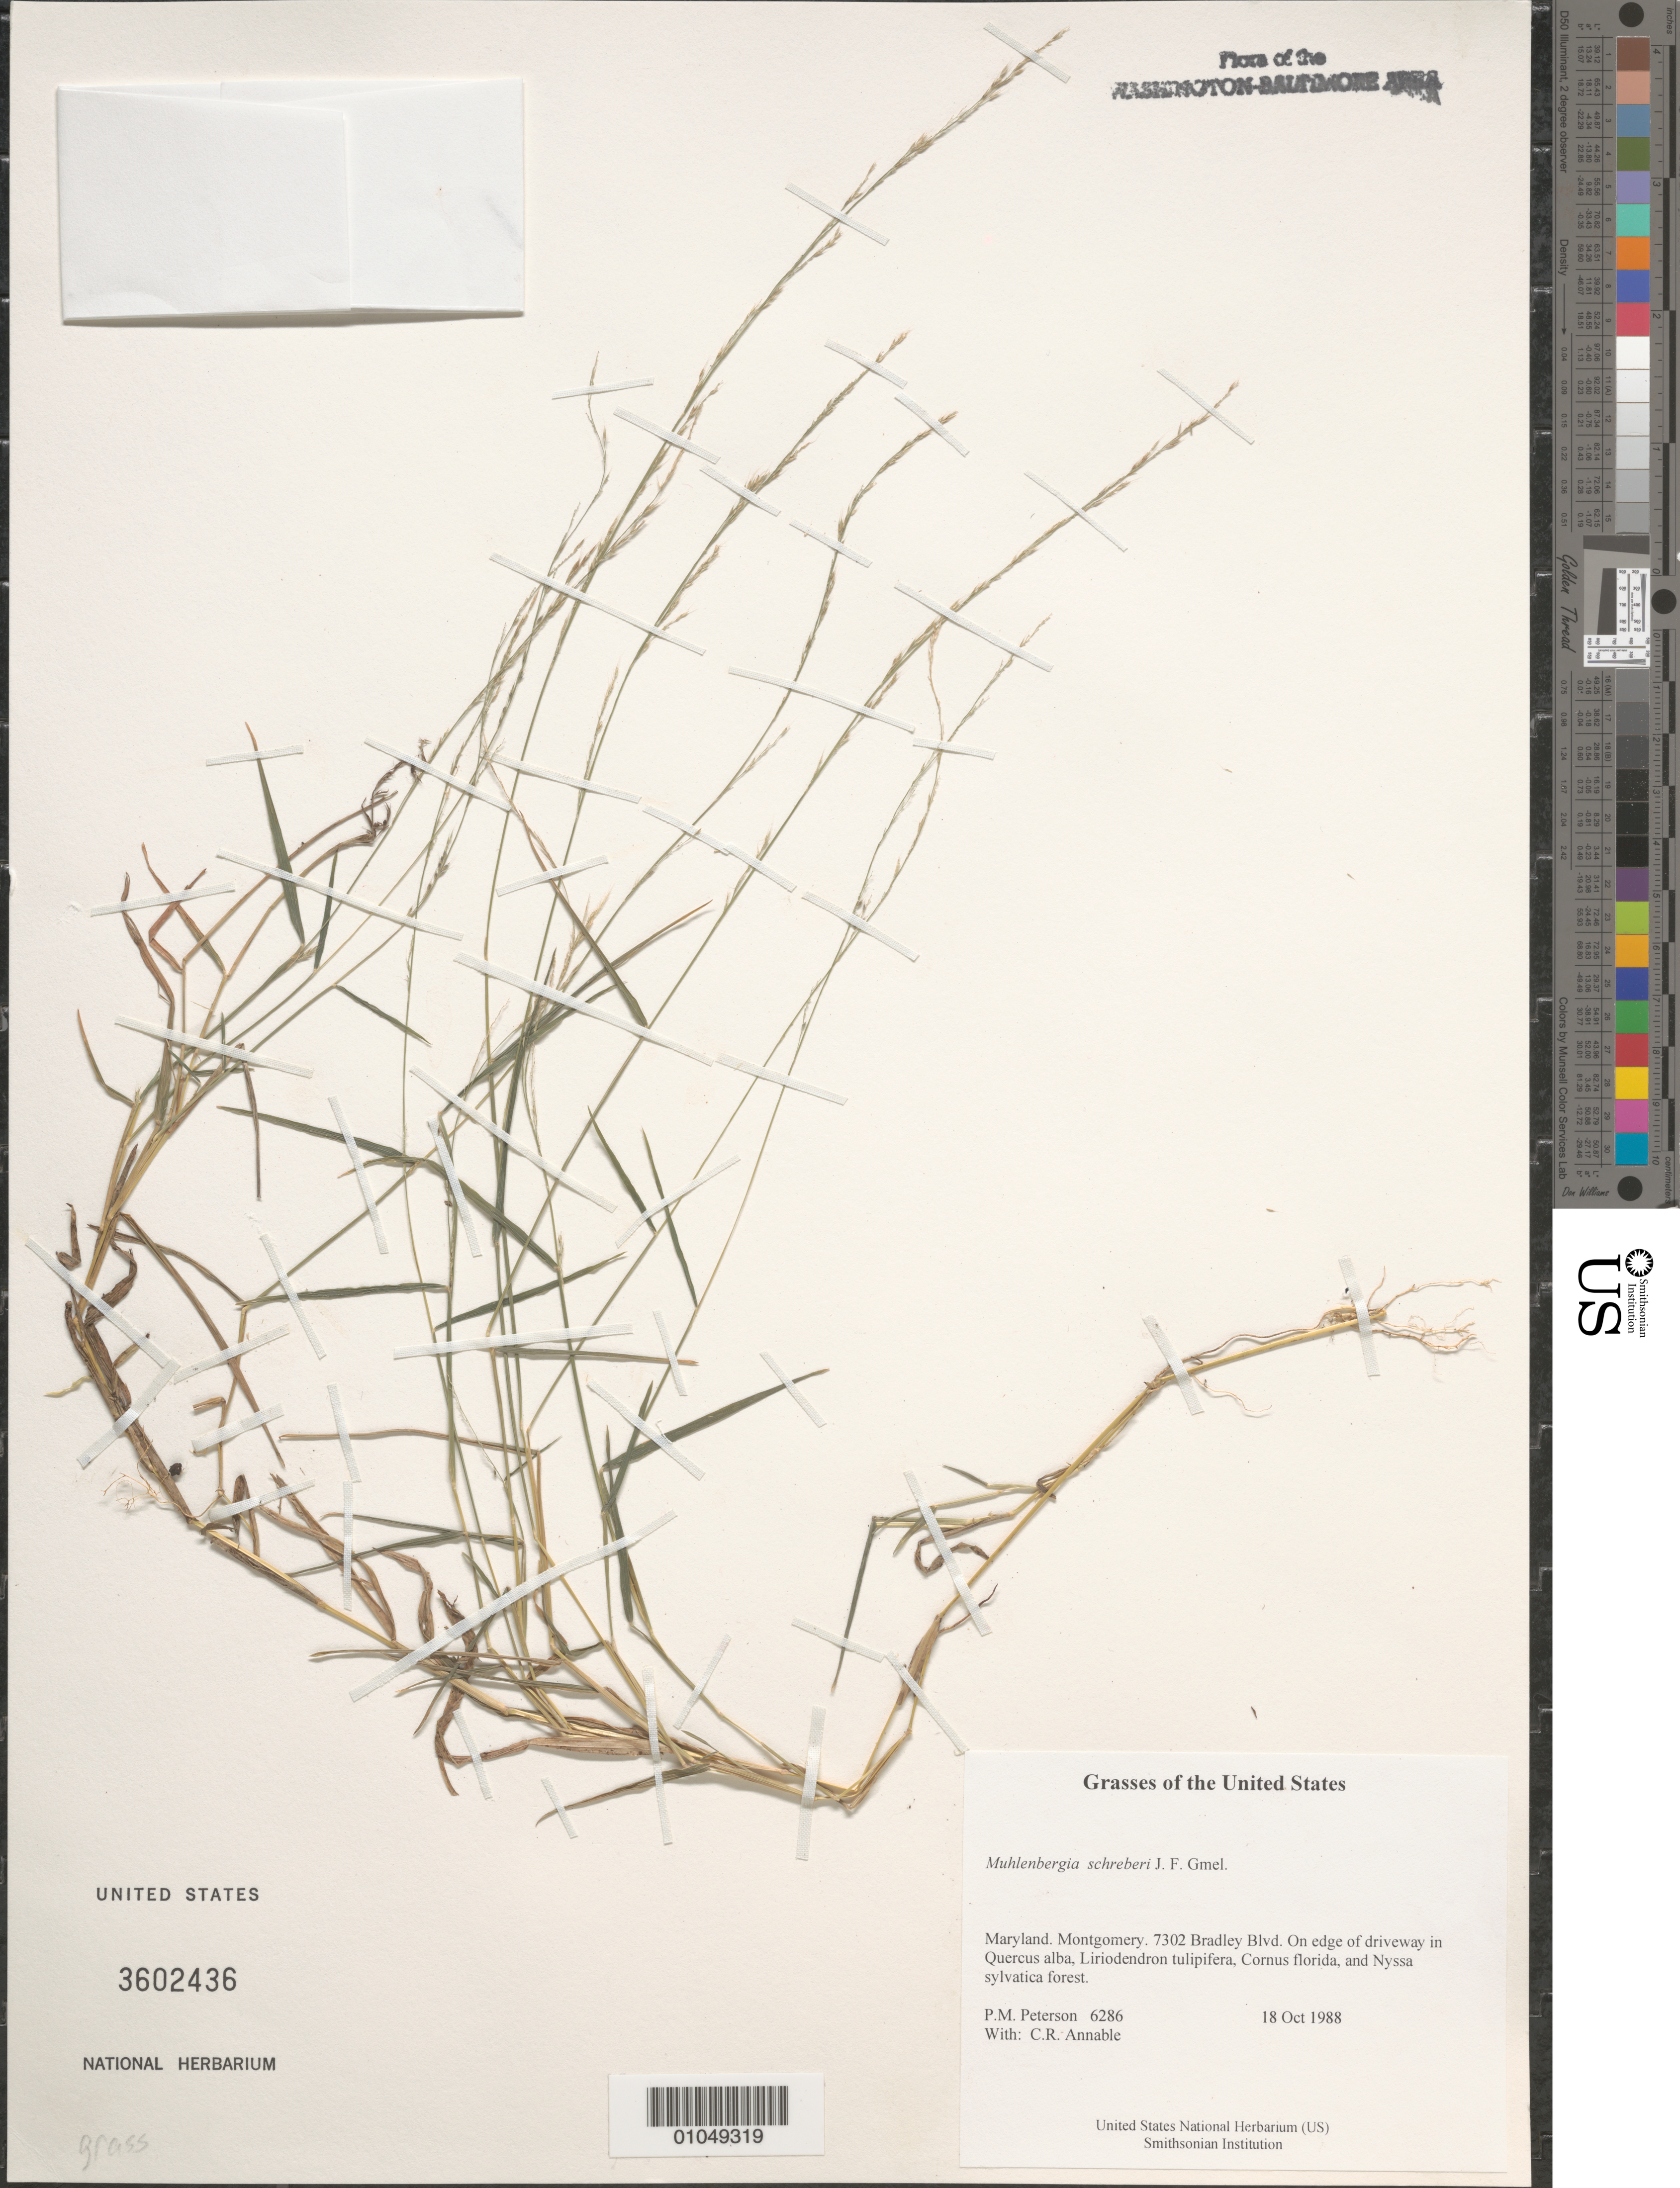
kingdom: Plantae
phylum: Tracheophyta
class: Liliopsida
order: Poales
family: Poaceae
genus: Muhlenbergia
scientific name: Muhlenbergia schreberi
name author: J.F. Gmel.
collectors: P. M. Peterson & C. R. Annable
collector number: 06286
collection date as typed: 18 Oct 1988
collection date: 1988-10-18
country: United States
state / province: Maryland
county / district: Montgomery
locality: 7302 Bradley Blvd.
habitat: On edge of driveway in Quercus alba, Liriodendron tulipifera, Cornus florida, and Nyssa sylvatica forest.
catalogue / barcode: US 3602436